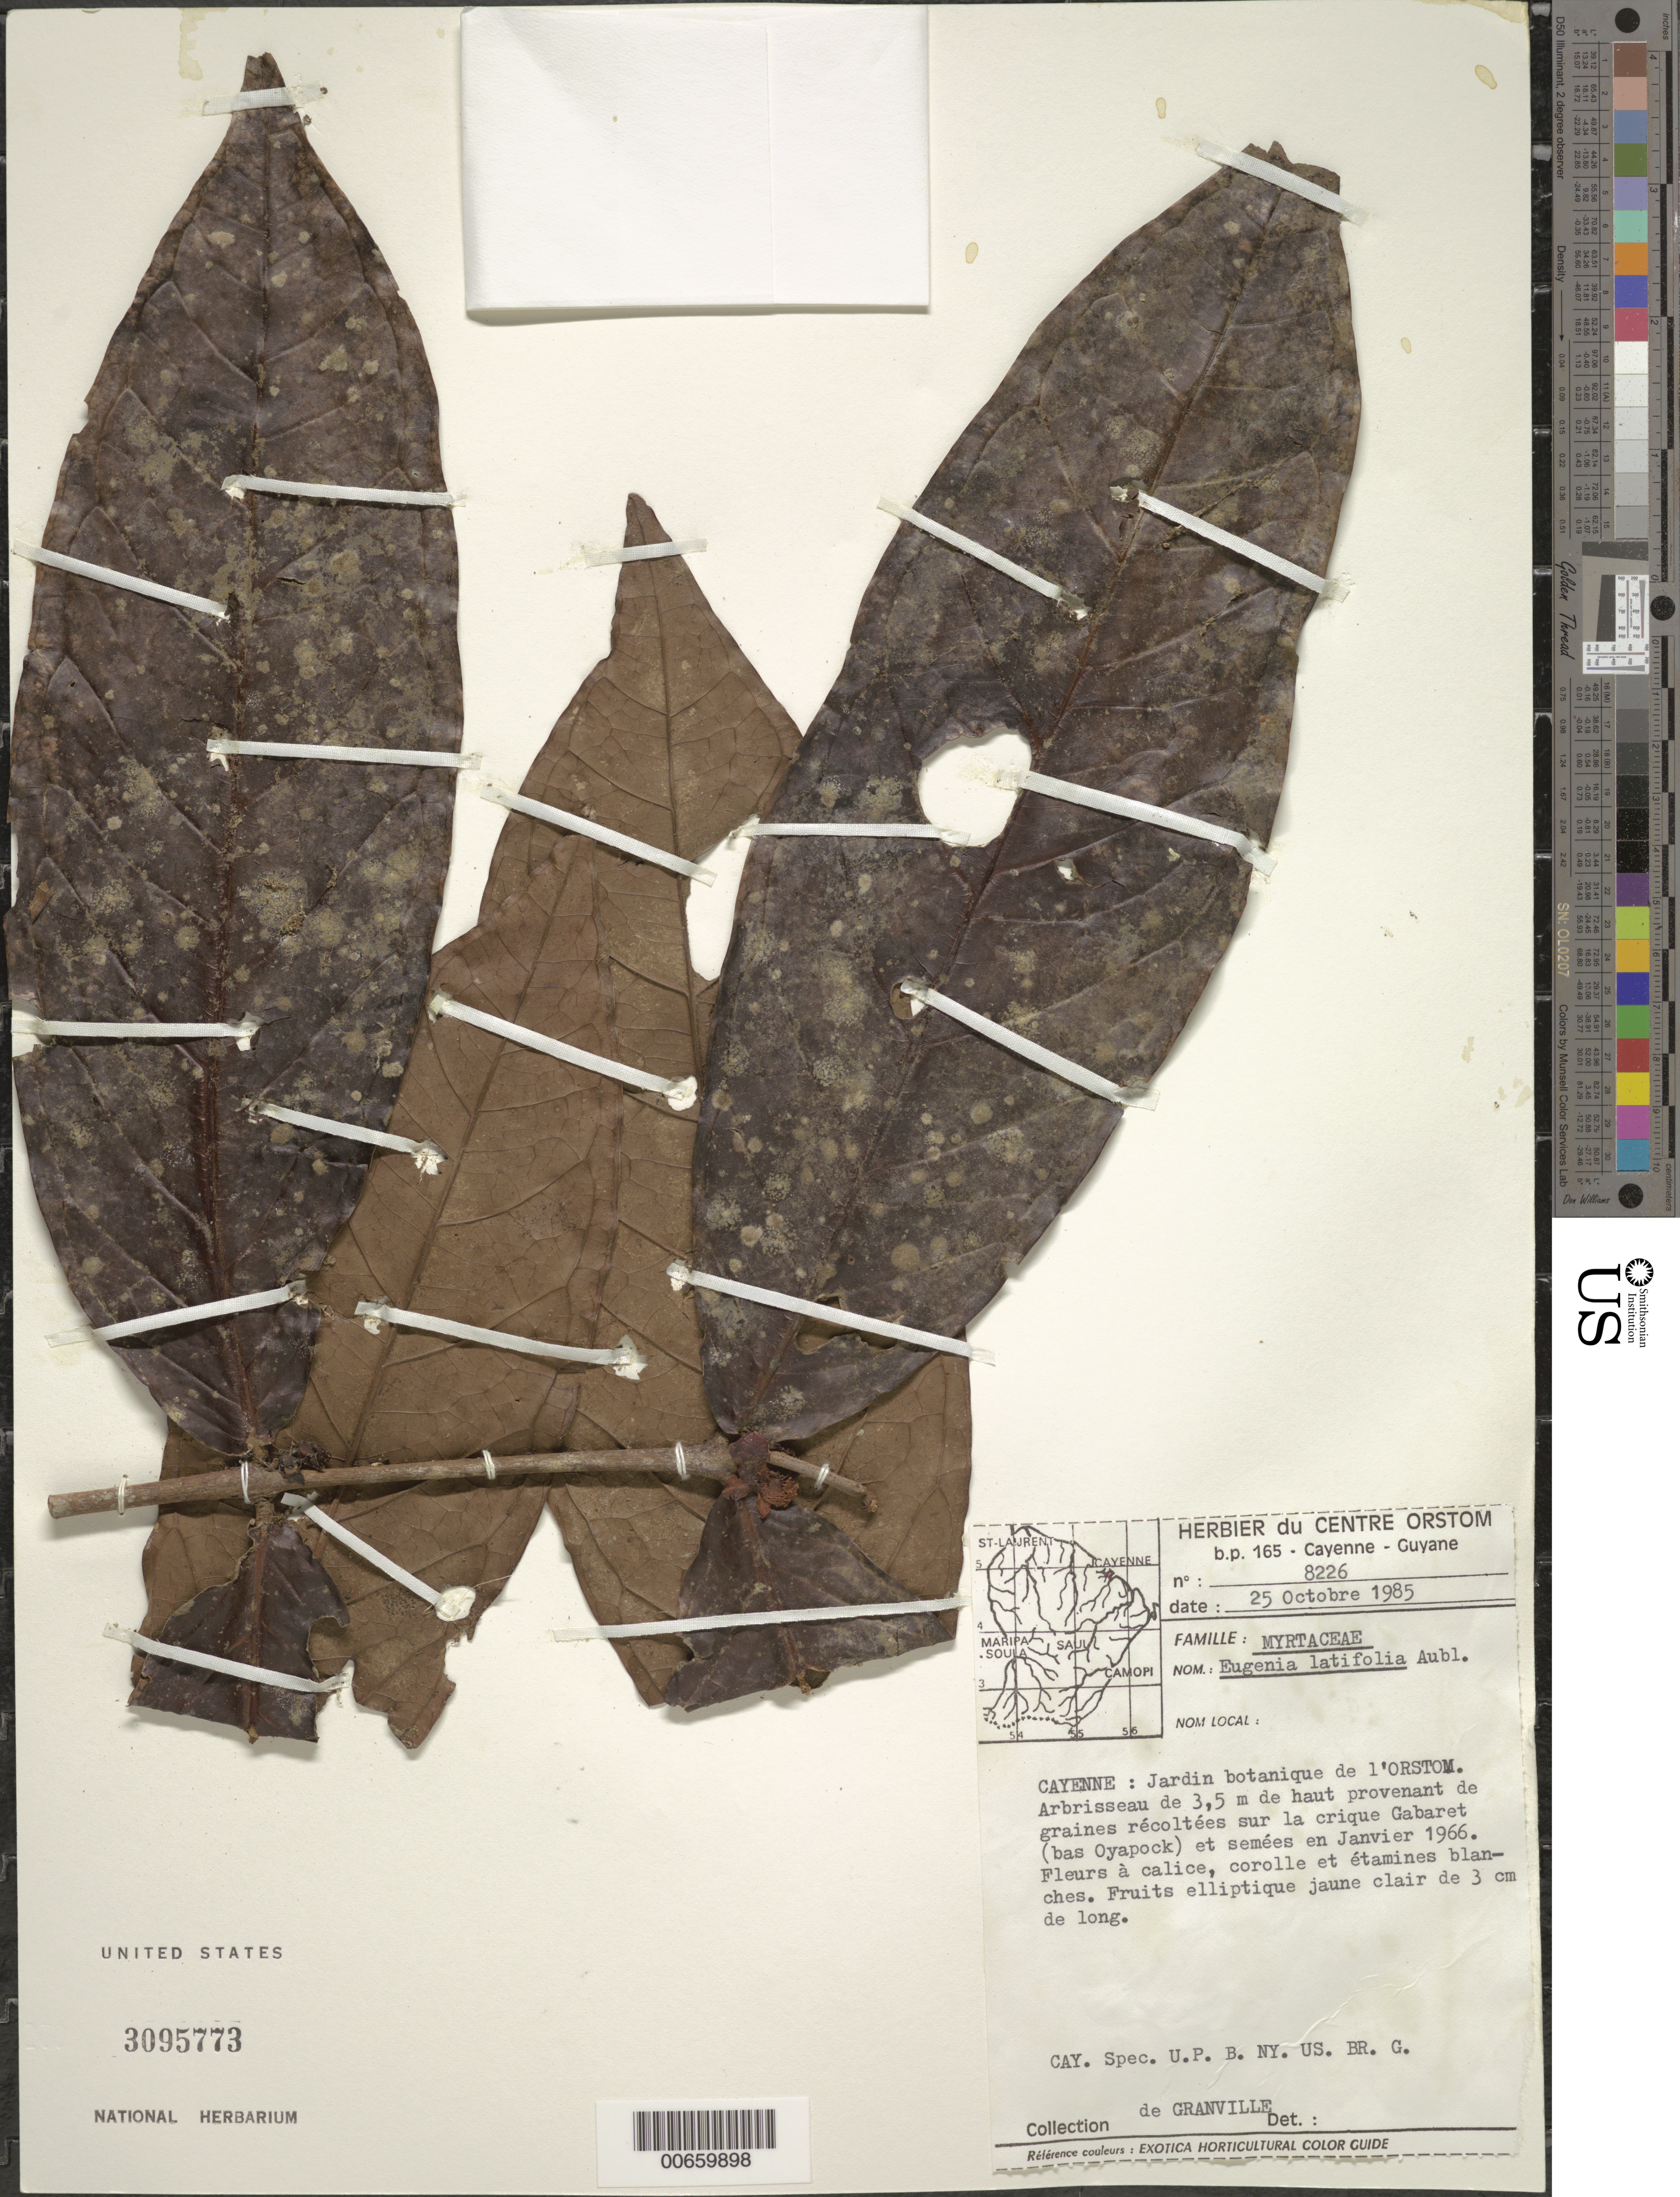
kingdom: Plantae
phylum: Tracheophyta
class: Magnoliopsida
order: Myrtales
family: Myrtaceae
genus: Eugenia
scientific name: Eugenia latifolia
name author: Aubl.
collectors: J.-J. de Granville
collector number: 8226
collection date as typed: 25-Oct-85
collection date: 1985-10-25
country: French Guiana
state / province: Cayenne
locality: Cayenne, Jardin Botanique du Centre ORSTOM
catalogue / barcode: US 3095773